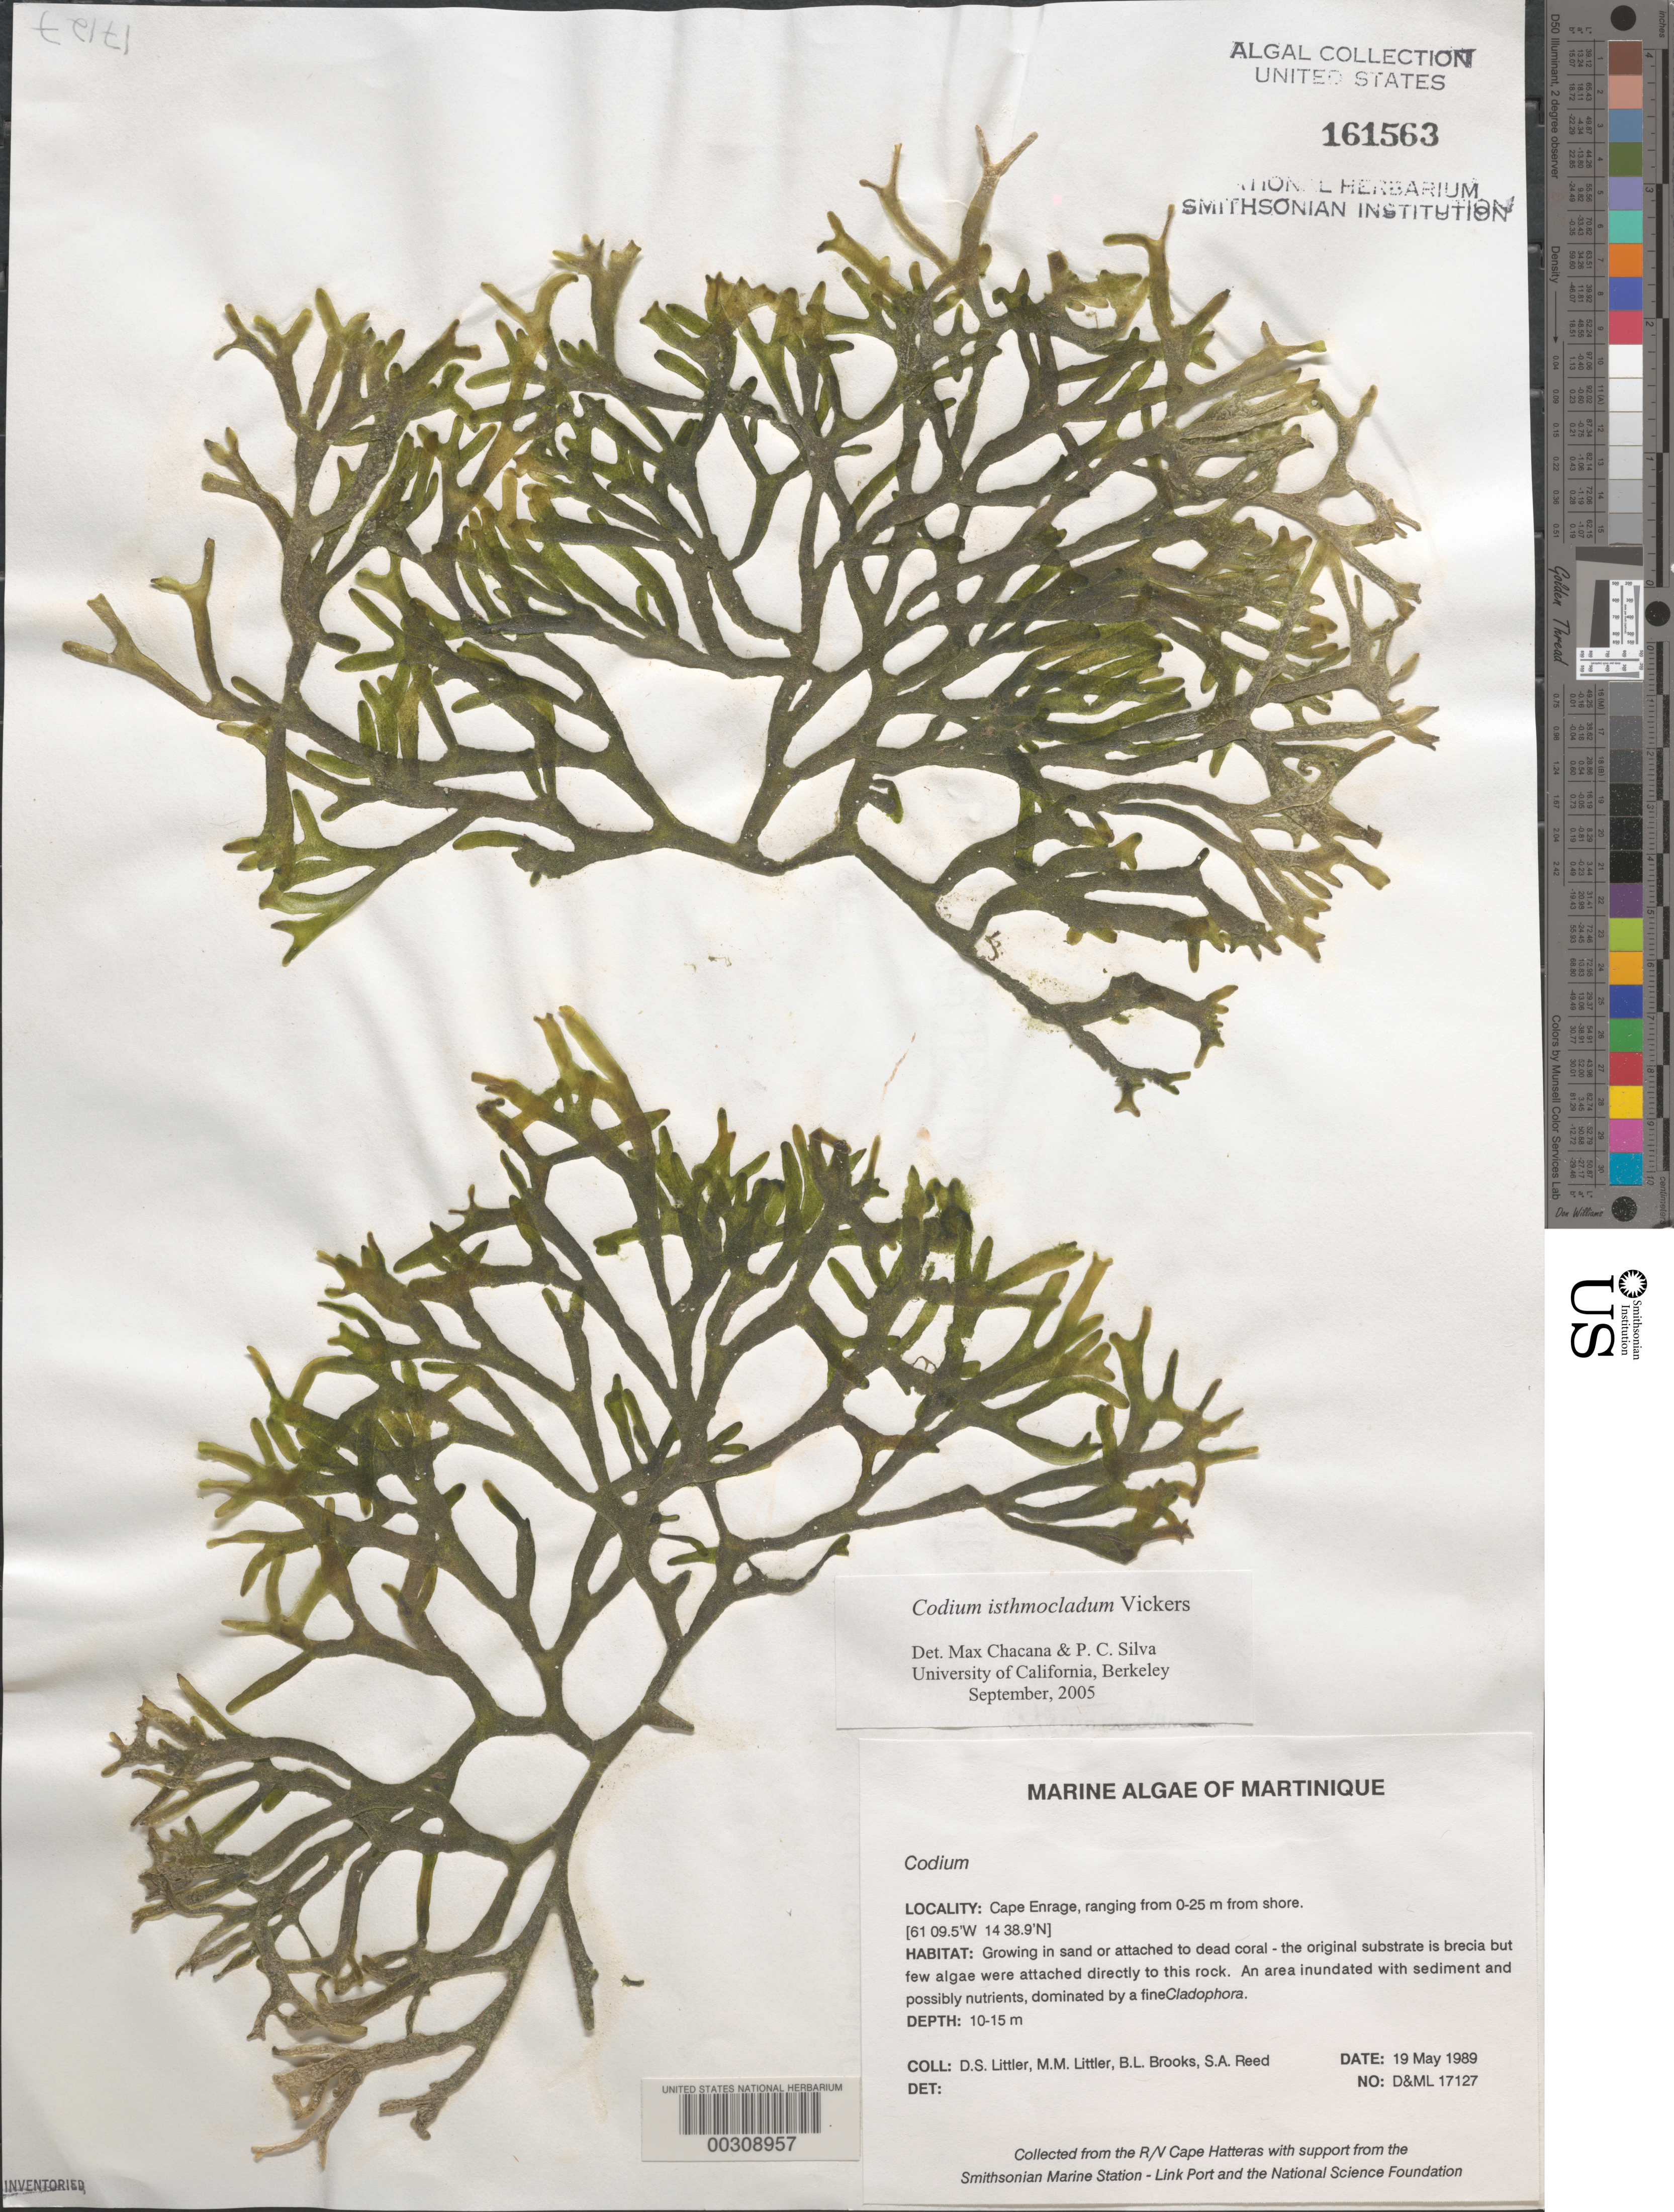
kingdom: Plantae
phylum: Chlorophyta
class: Ulvophyceae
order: Bryopsidales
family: Codiaceae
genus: Codium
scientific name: Codium isthmocladum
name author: Vickers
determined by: Chacana, M. E.; Silva, P. C.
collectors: D. S. Littler, M. M. Littler, B. Brooks & S. Reed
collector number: D&ML 17127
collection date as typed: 19 May 1989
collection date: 1989-05-19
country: Martinique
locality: Cape Enrage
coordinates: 14 38.9'N, 61 09.5'W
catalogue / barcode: US 161563